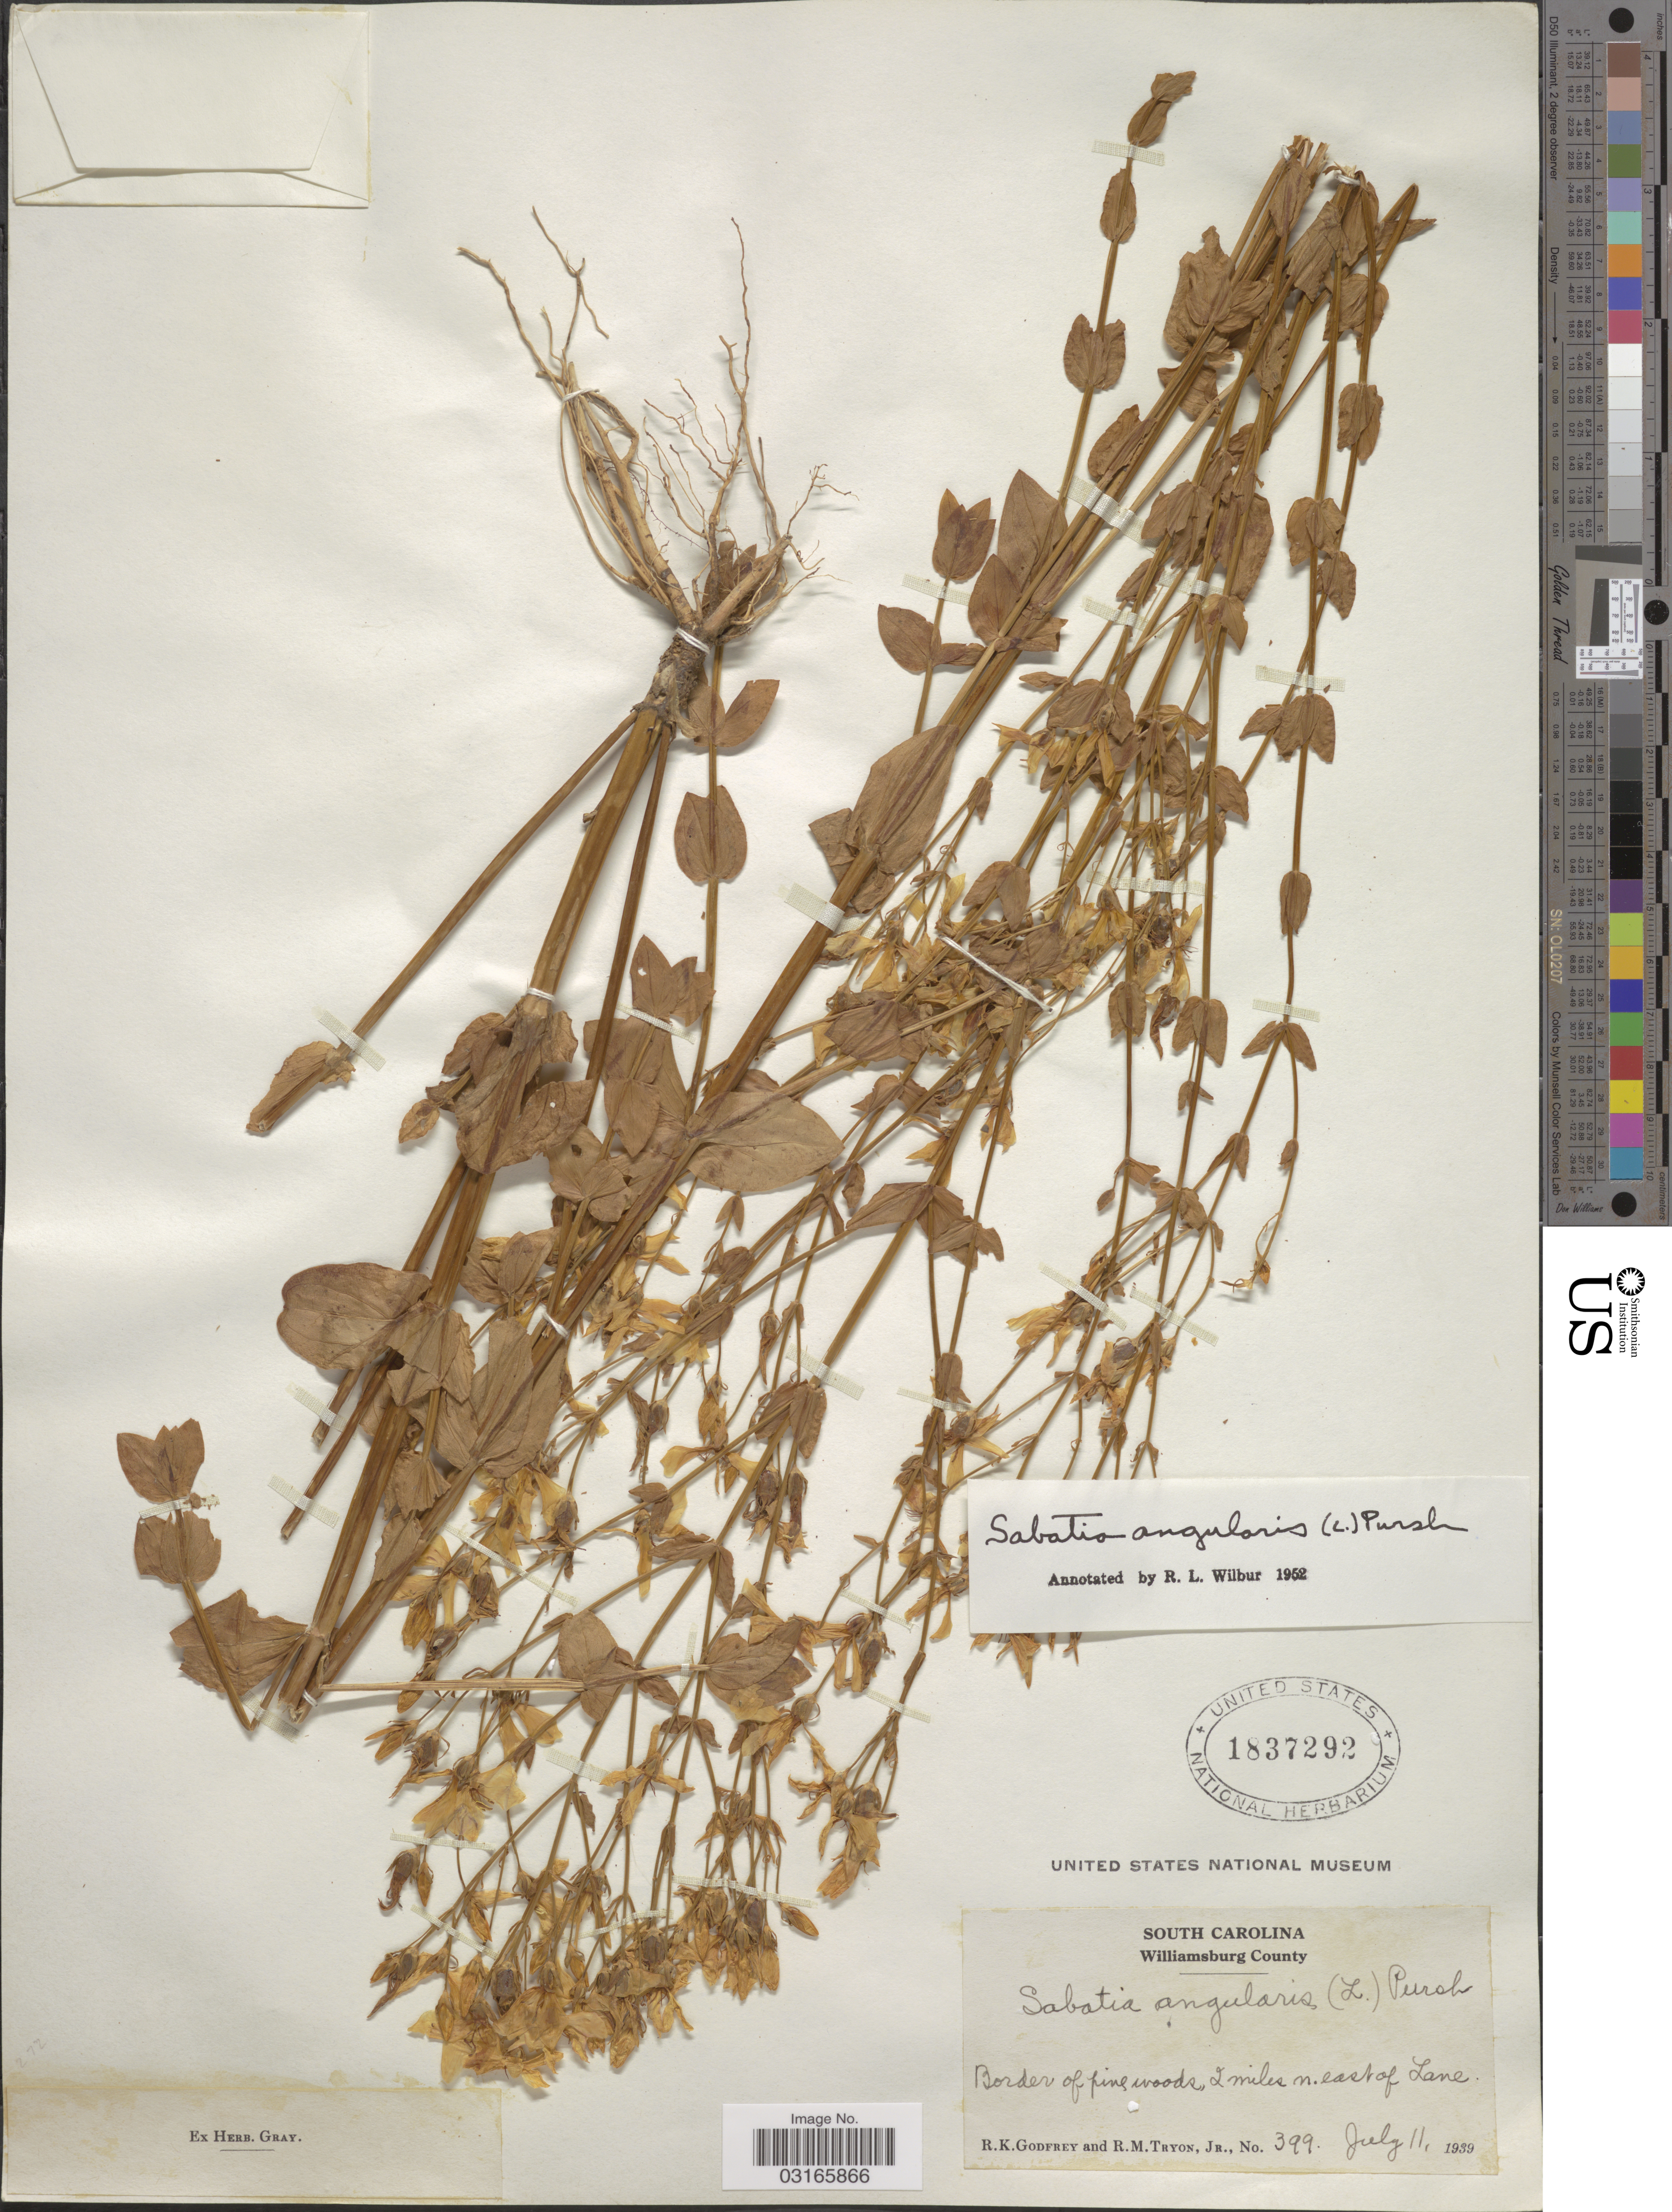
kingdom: Plantae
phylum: Tracheophyta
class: Magnoliopsida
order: Gentianales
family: Gentianaceae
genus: Sabatia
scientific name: Sabatia angularis (L.) Pursh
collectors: R. K. Godfrey & R. Tryon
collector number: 399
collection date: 1939-07-11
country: United States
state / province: South Carolina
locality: Williamsburg County. Border of pine woods, 2 miles n. east of Lane.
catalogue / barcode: US 1837292